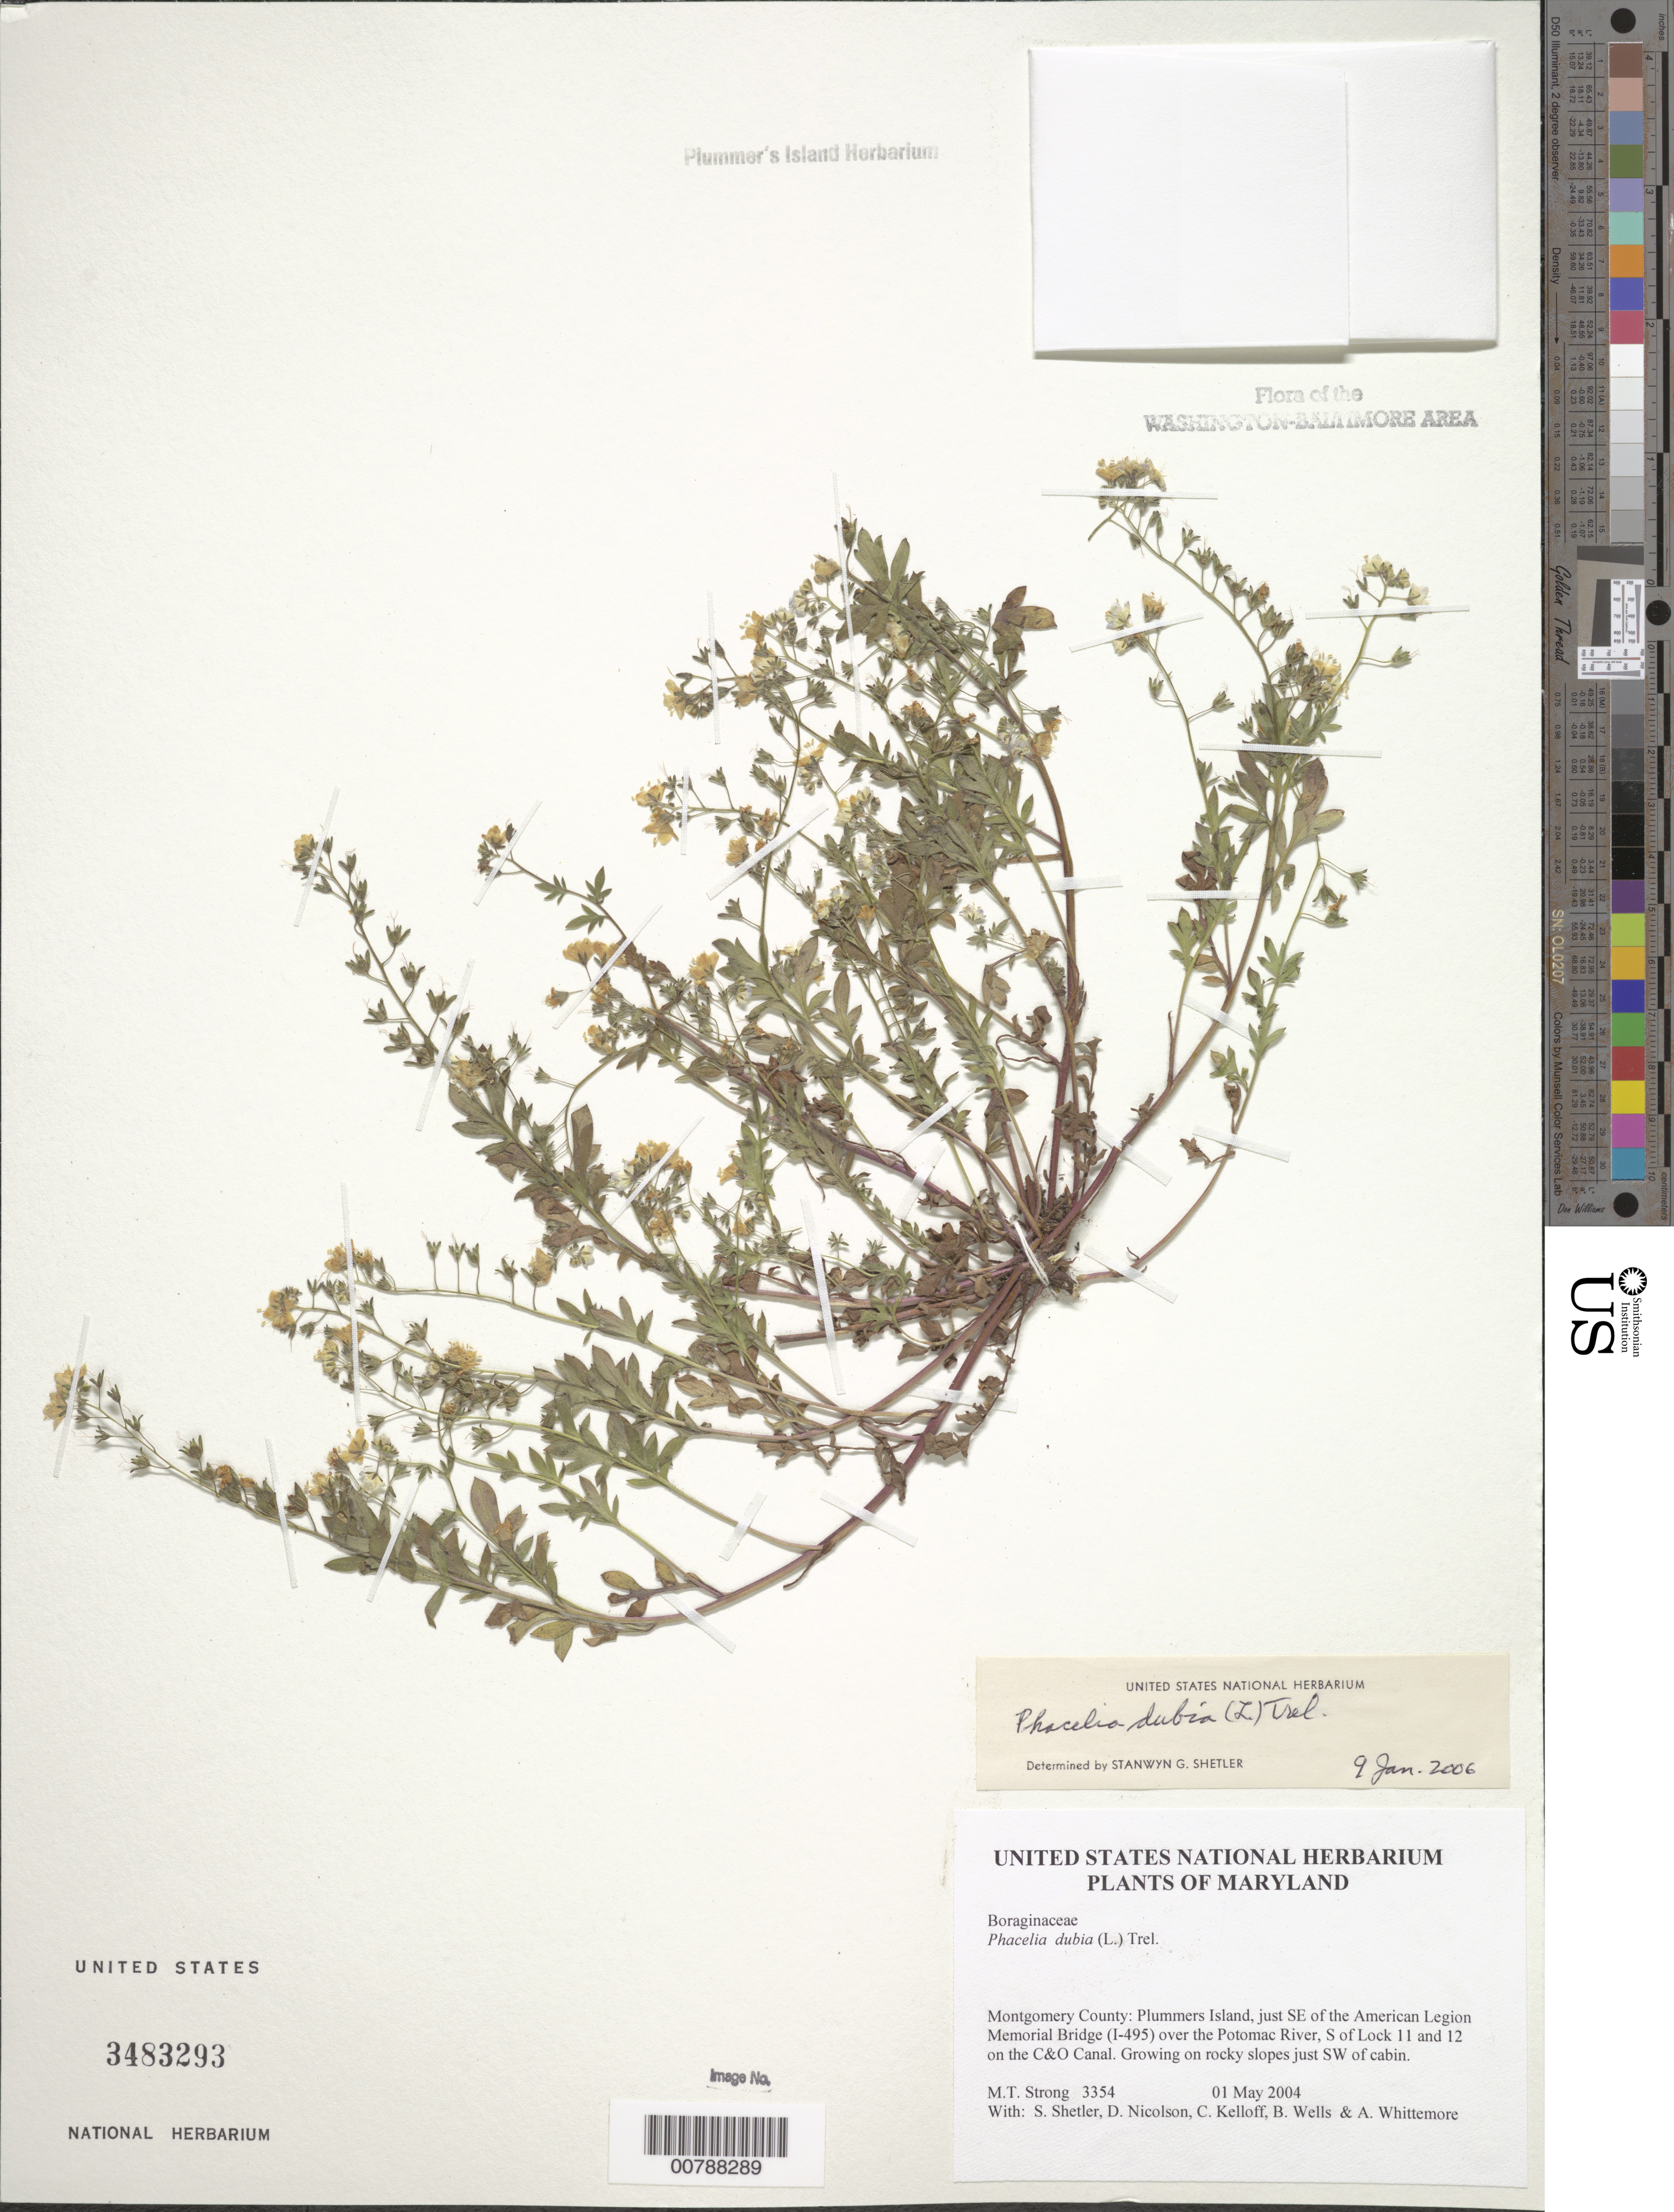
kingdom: Plantae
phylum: Tracheophyta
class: Magnoliopsida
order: Boraginales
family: Hydrophyllaceae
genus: Phacelia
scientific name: Phacelia dubia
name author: (L.) Trel.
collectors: M. T. Strong, S. Shetler, D. H. Nicolson, C. L. Kelloff, B. Wells & A. Whittemore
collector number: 3354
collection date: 2004-05-01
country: United States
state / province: Maryland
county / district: Montgomery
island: Plummers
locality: Plummers Island, just SE of the American Legion Memorial Bridge (I-495) over the Potomac River, S of Lock 11 and 12 on the C&O Canal.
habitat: Growing on rocky slopes.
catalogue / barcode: US 3483293